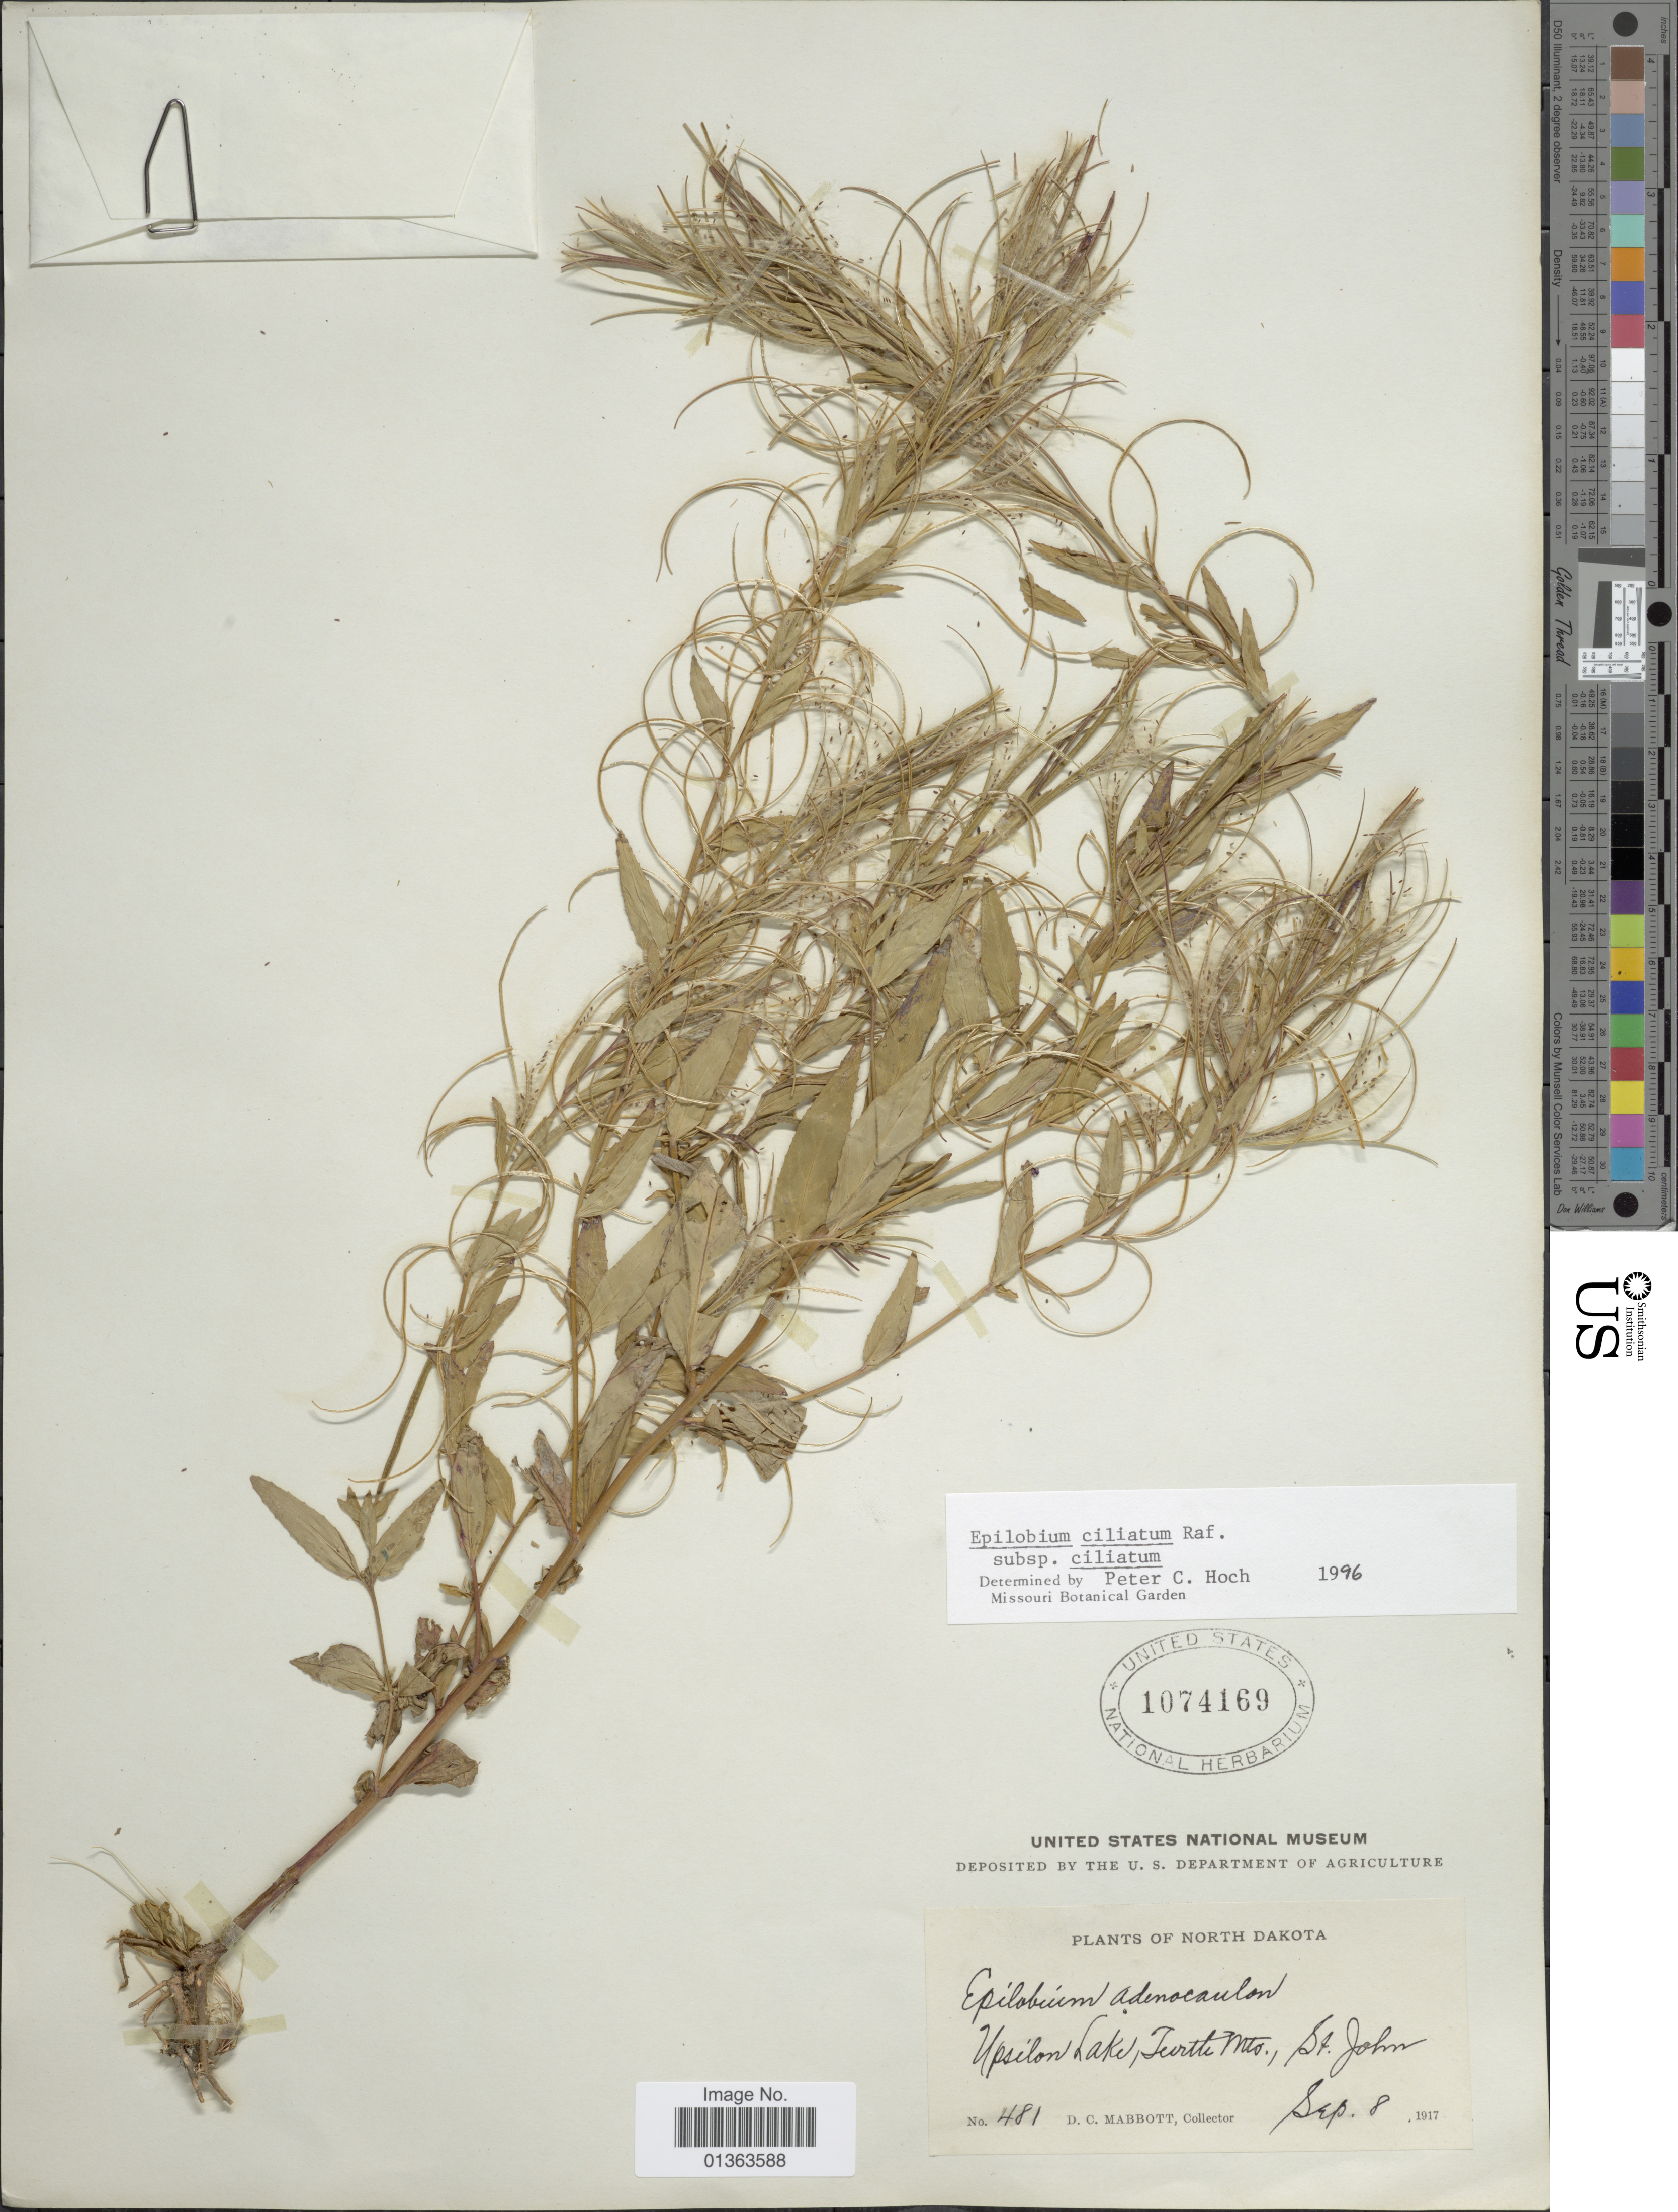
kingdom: Plantae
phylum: Tracheophyta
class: Magnoliopsida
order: Myrtales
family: Onagraceae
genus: Epilobium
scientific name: Epilobium ciliatum subsp. ciliatum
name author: Raf.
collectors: D. Mabbott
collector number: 481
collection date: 1917-09-08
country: United States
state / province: North Dakota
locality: Upsilon Lake, Turtle Mts., St. John.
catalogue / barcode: US 1074169